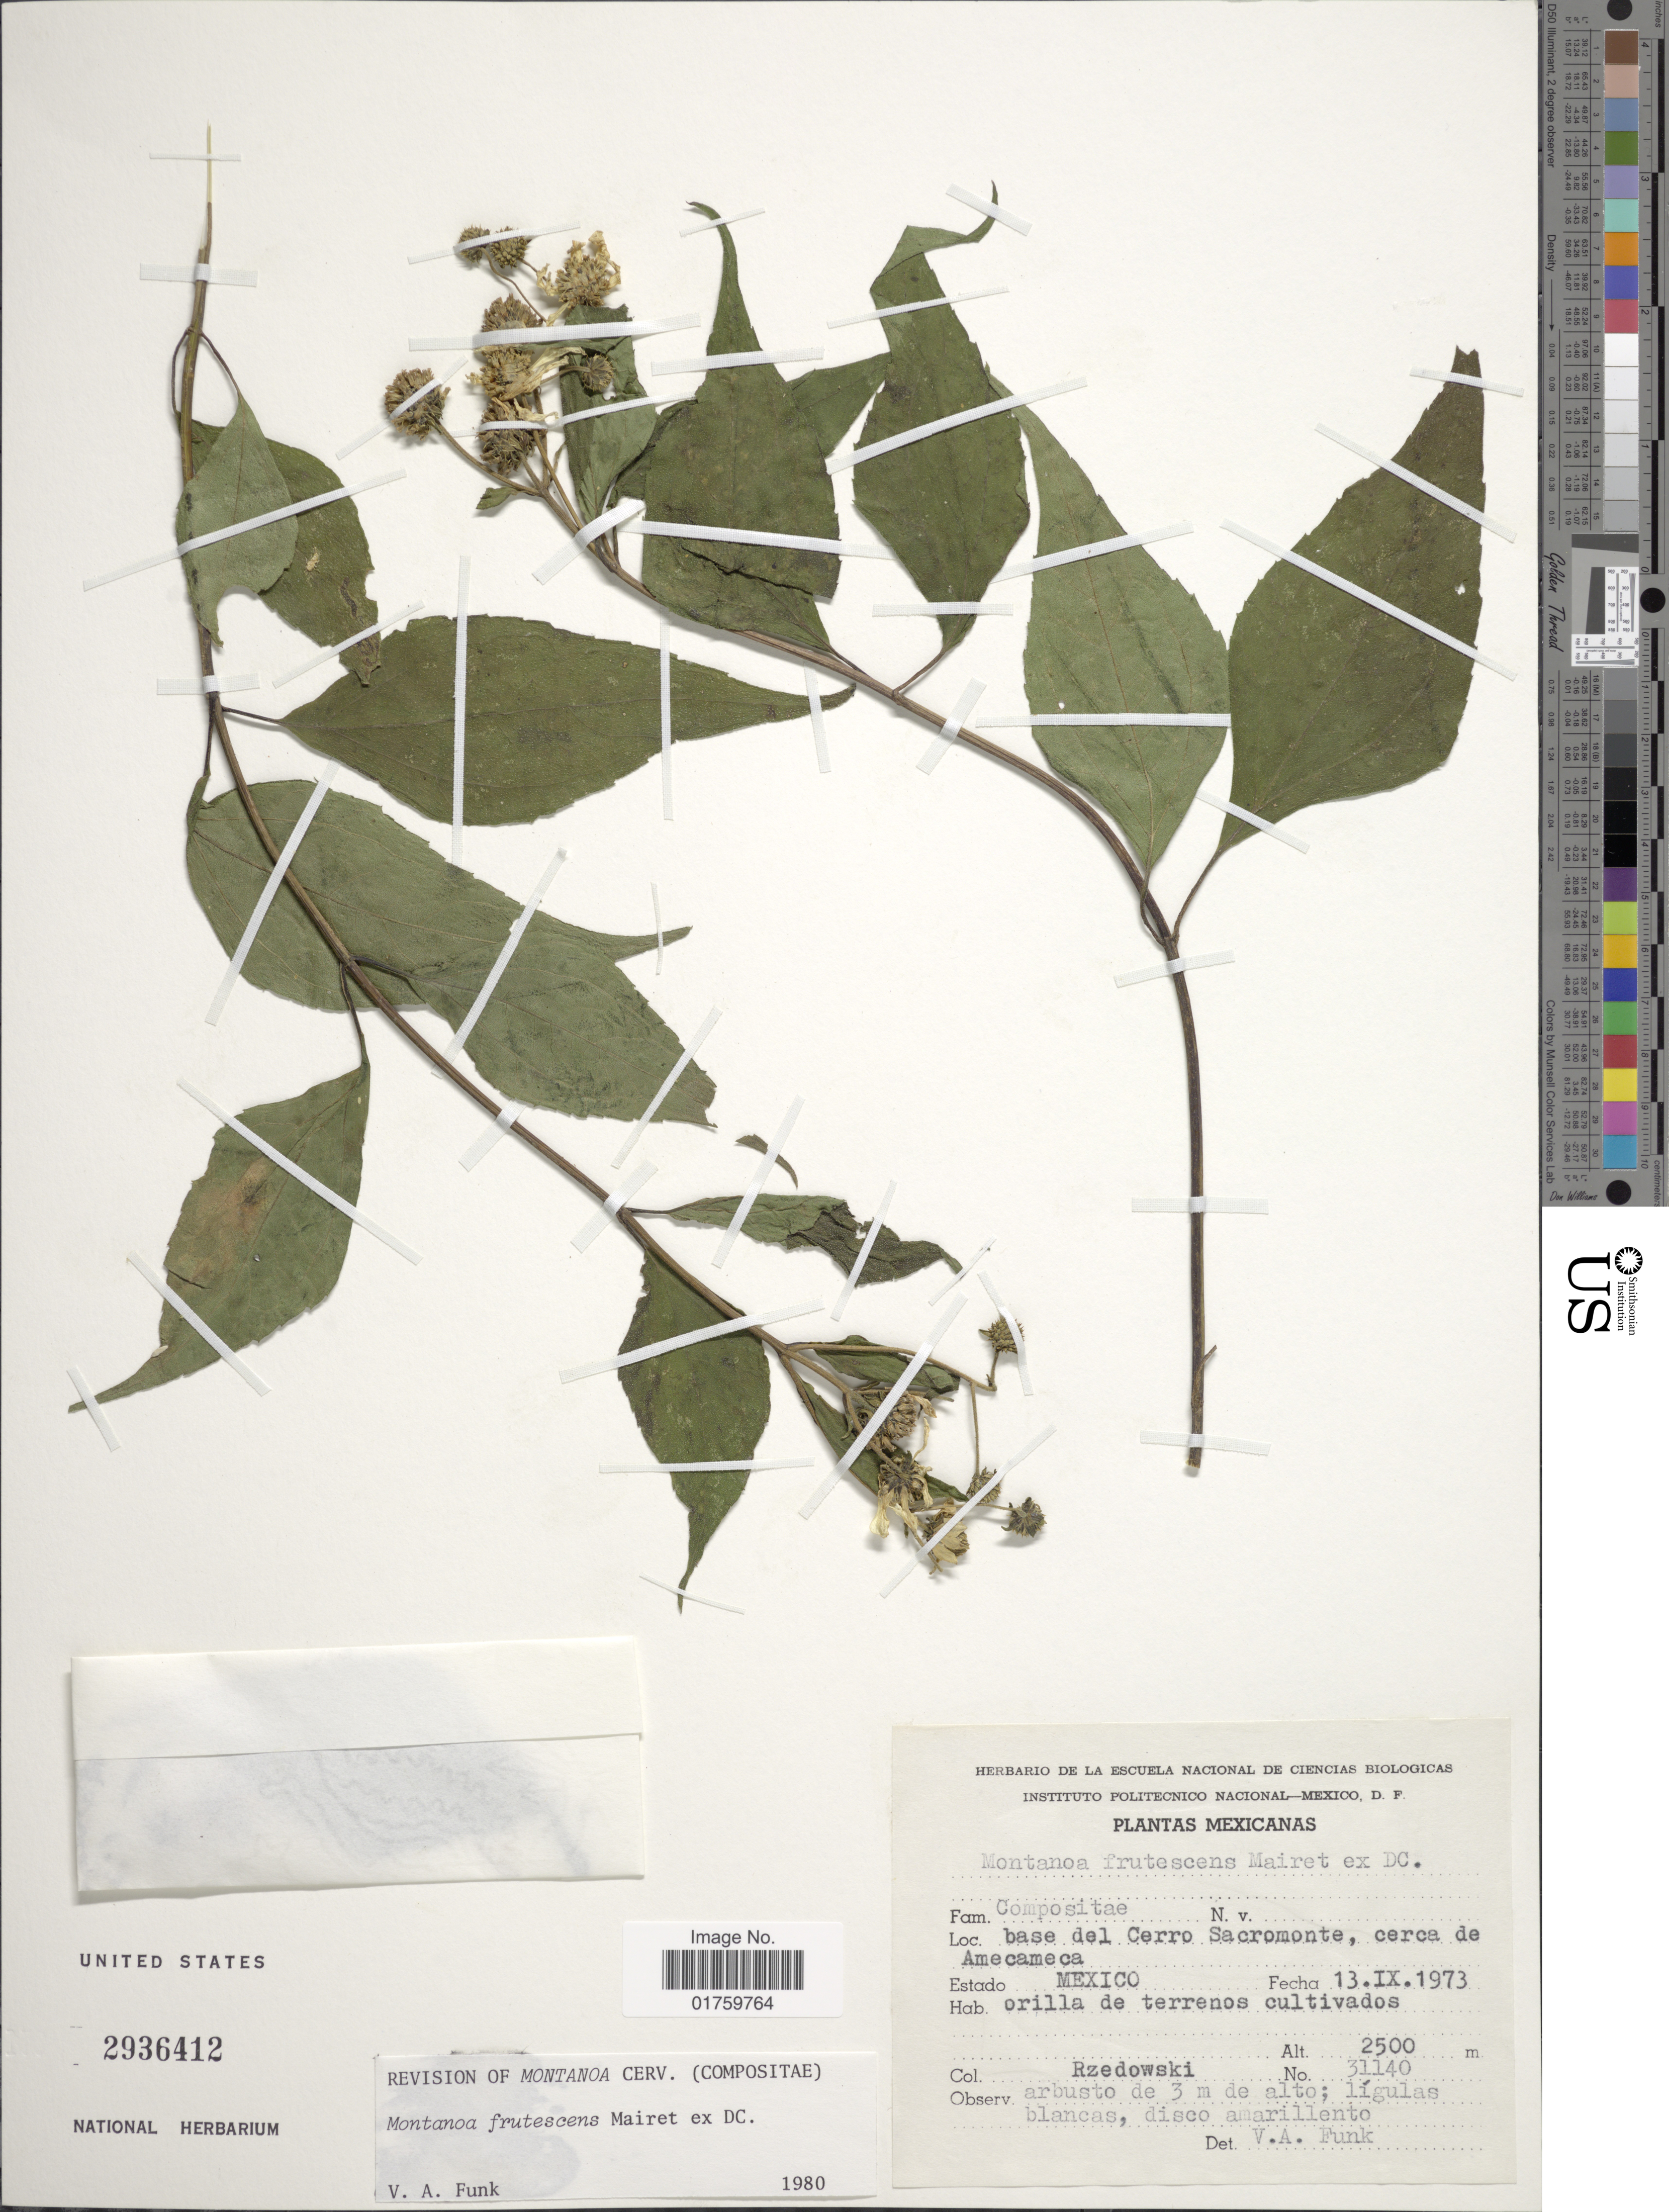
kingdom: Plantae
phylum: Tracheophyta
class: Magnoliopsida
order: Asterales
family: Asteraceae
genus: Montanoa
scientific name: Montanoa frutescens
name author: Mairet ex DC.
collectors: Rzedowski, --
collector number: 31140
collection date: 1973-09-13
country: Mexico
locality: Estado Mexico, base del Cerro Sacromonte, cerca de Amecameca, orilla de terrenos cultivados.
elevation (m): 2500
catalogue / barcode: US 2936412